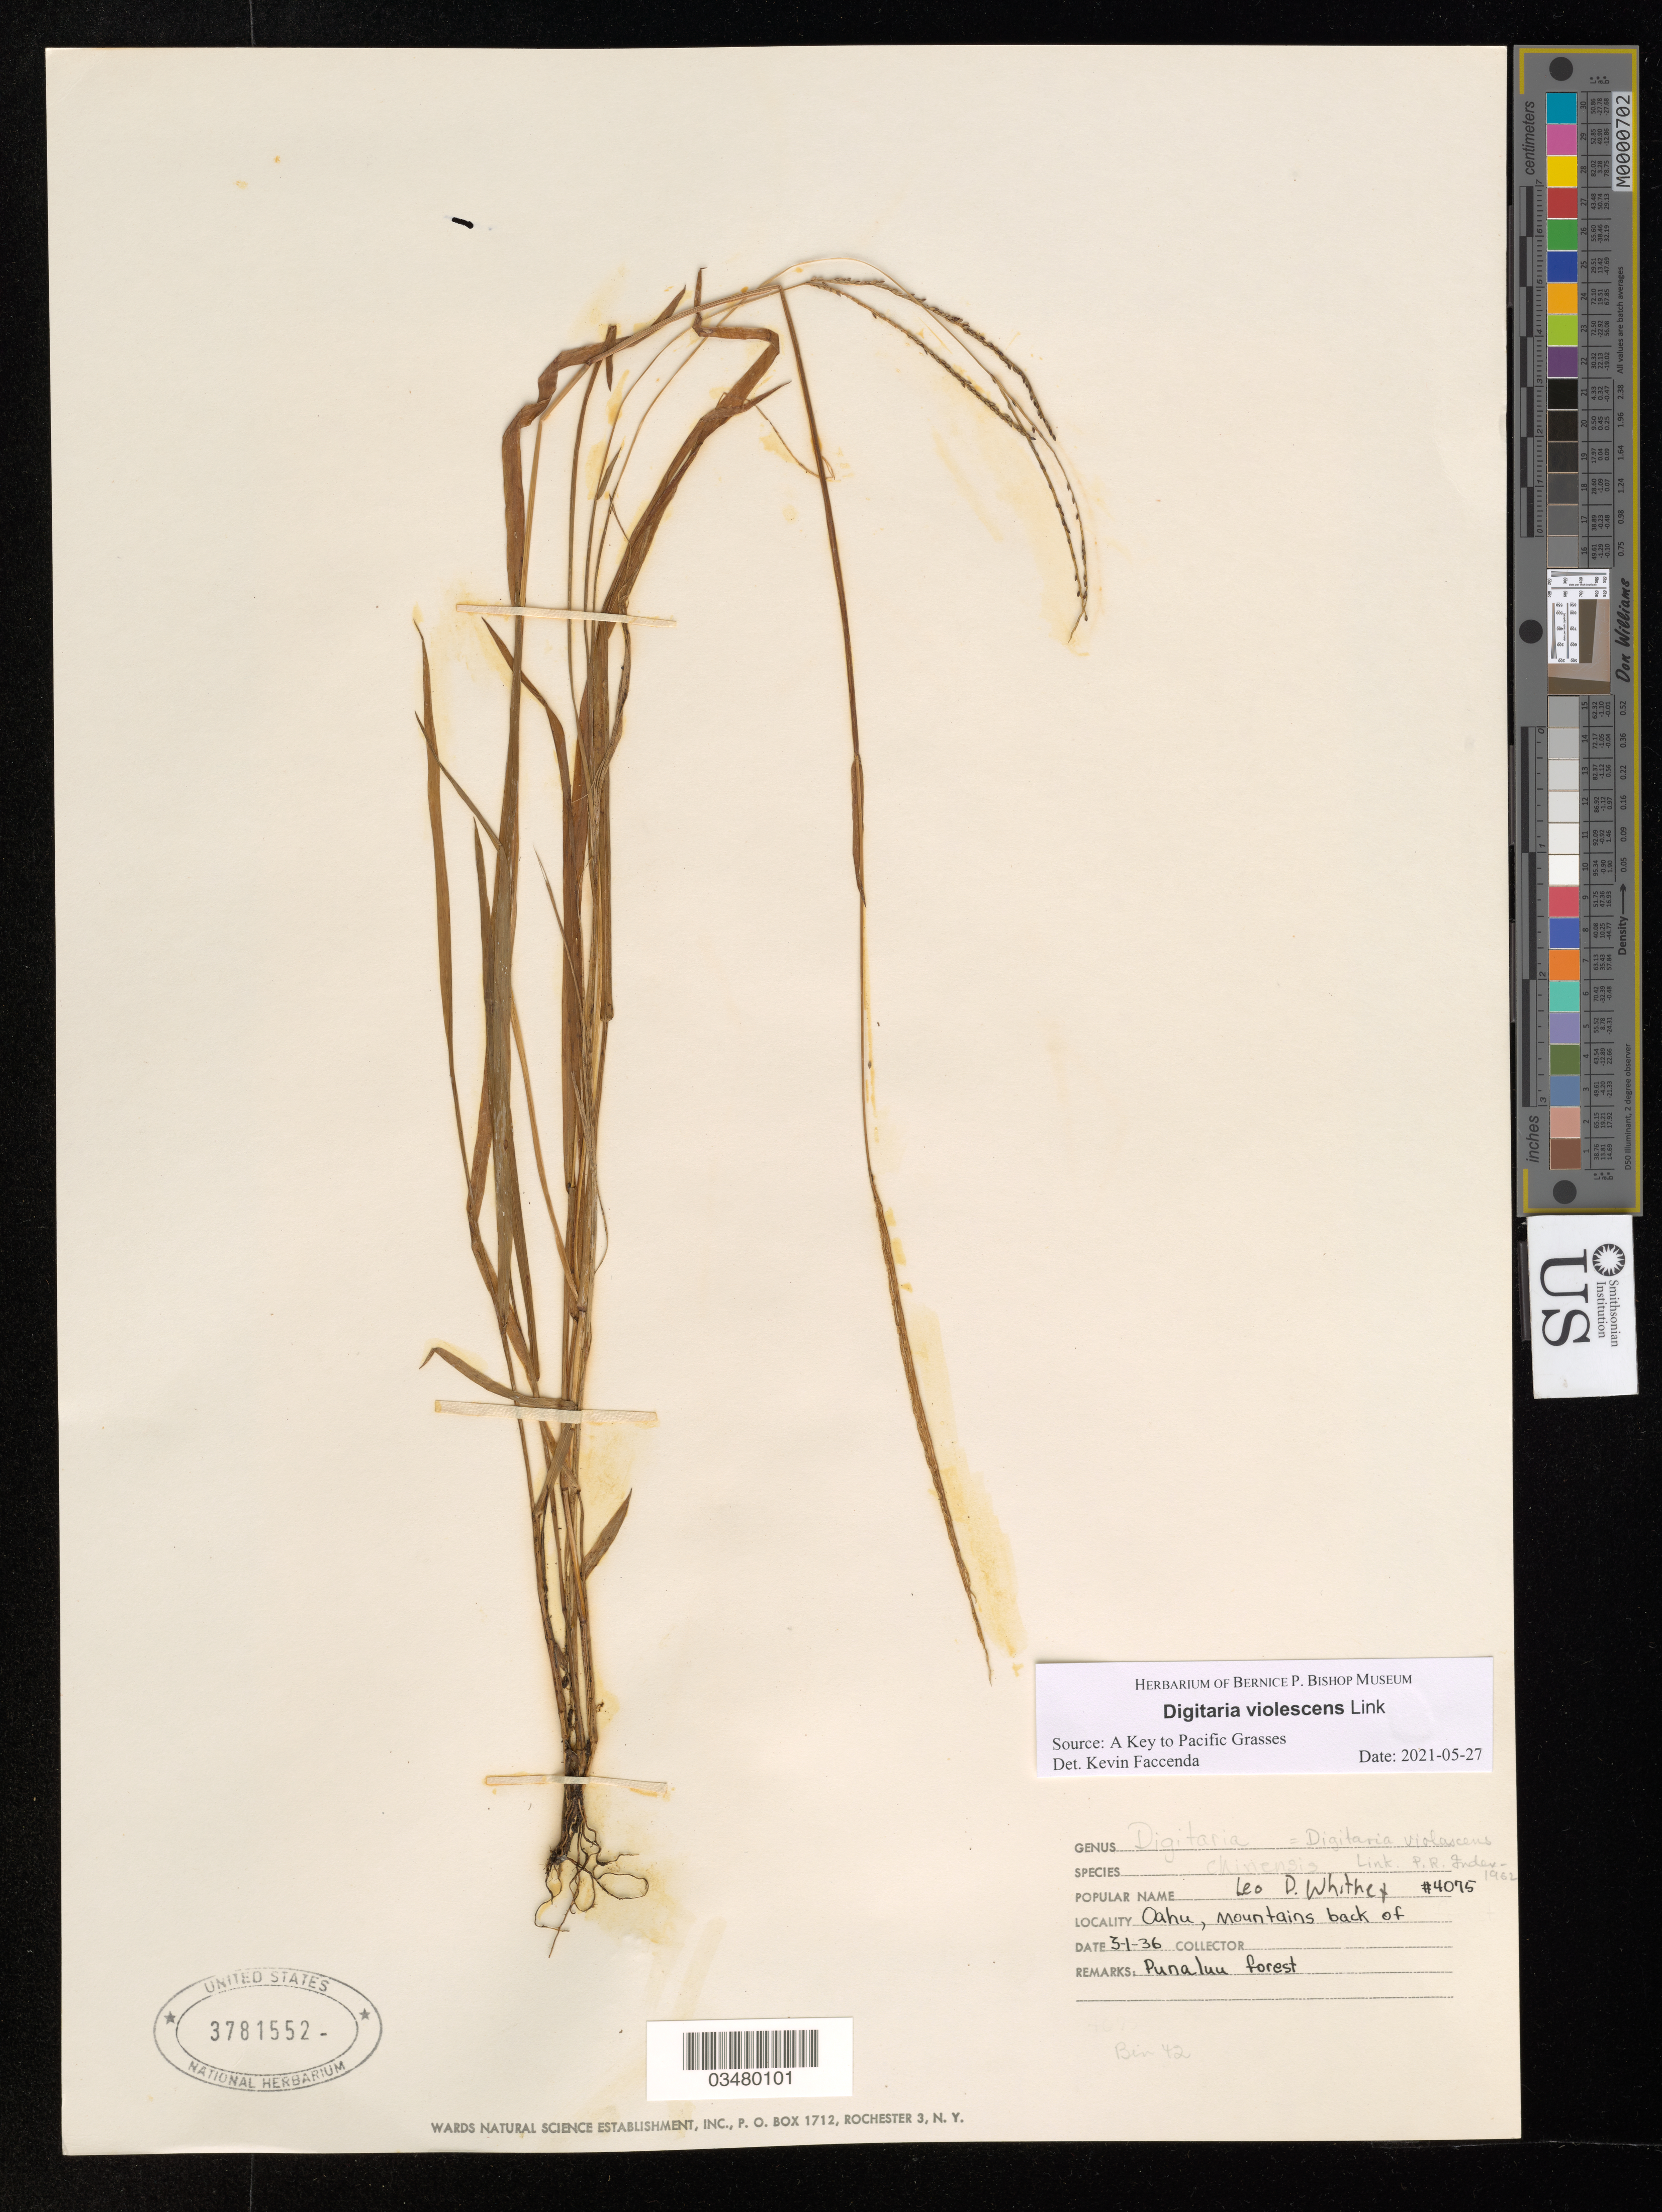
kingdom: Plantae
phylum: Tracheophyta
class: Liliopsida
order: Poales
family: Poaceae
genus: Digitaria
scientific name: Digitaria violescens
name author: Link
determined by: Faccenda, K.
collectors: L. Whitney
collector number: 4075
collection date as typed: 3-1-36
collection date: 1936-03-01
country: United States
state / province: Hawaii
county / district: Honolulu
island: Oahu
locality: mountains back of Punaluu forest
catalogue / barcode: US 3781552